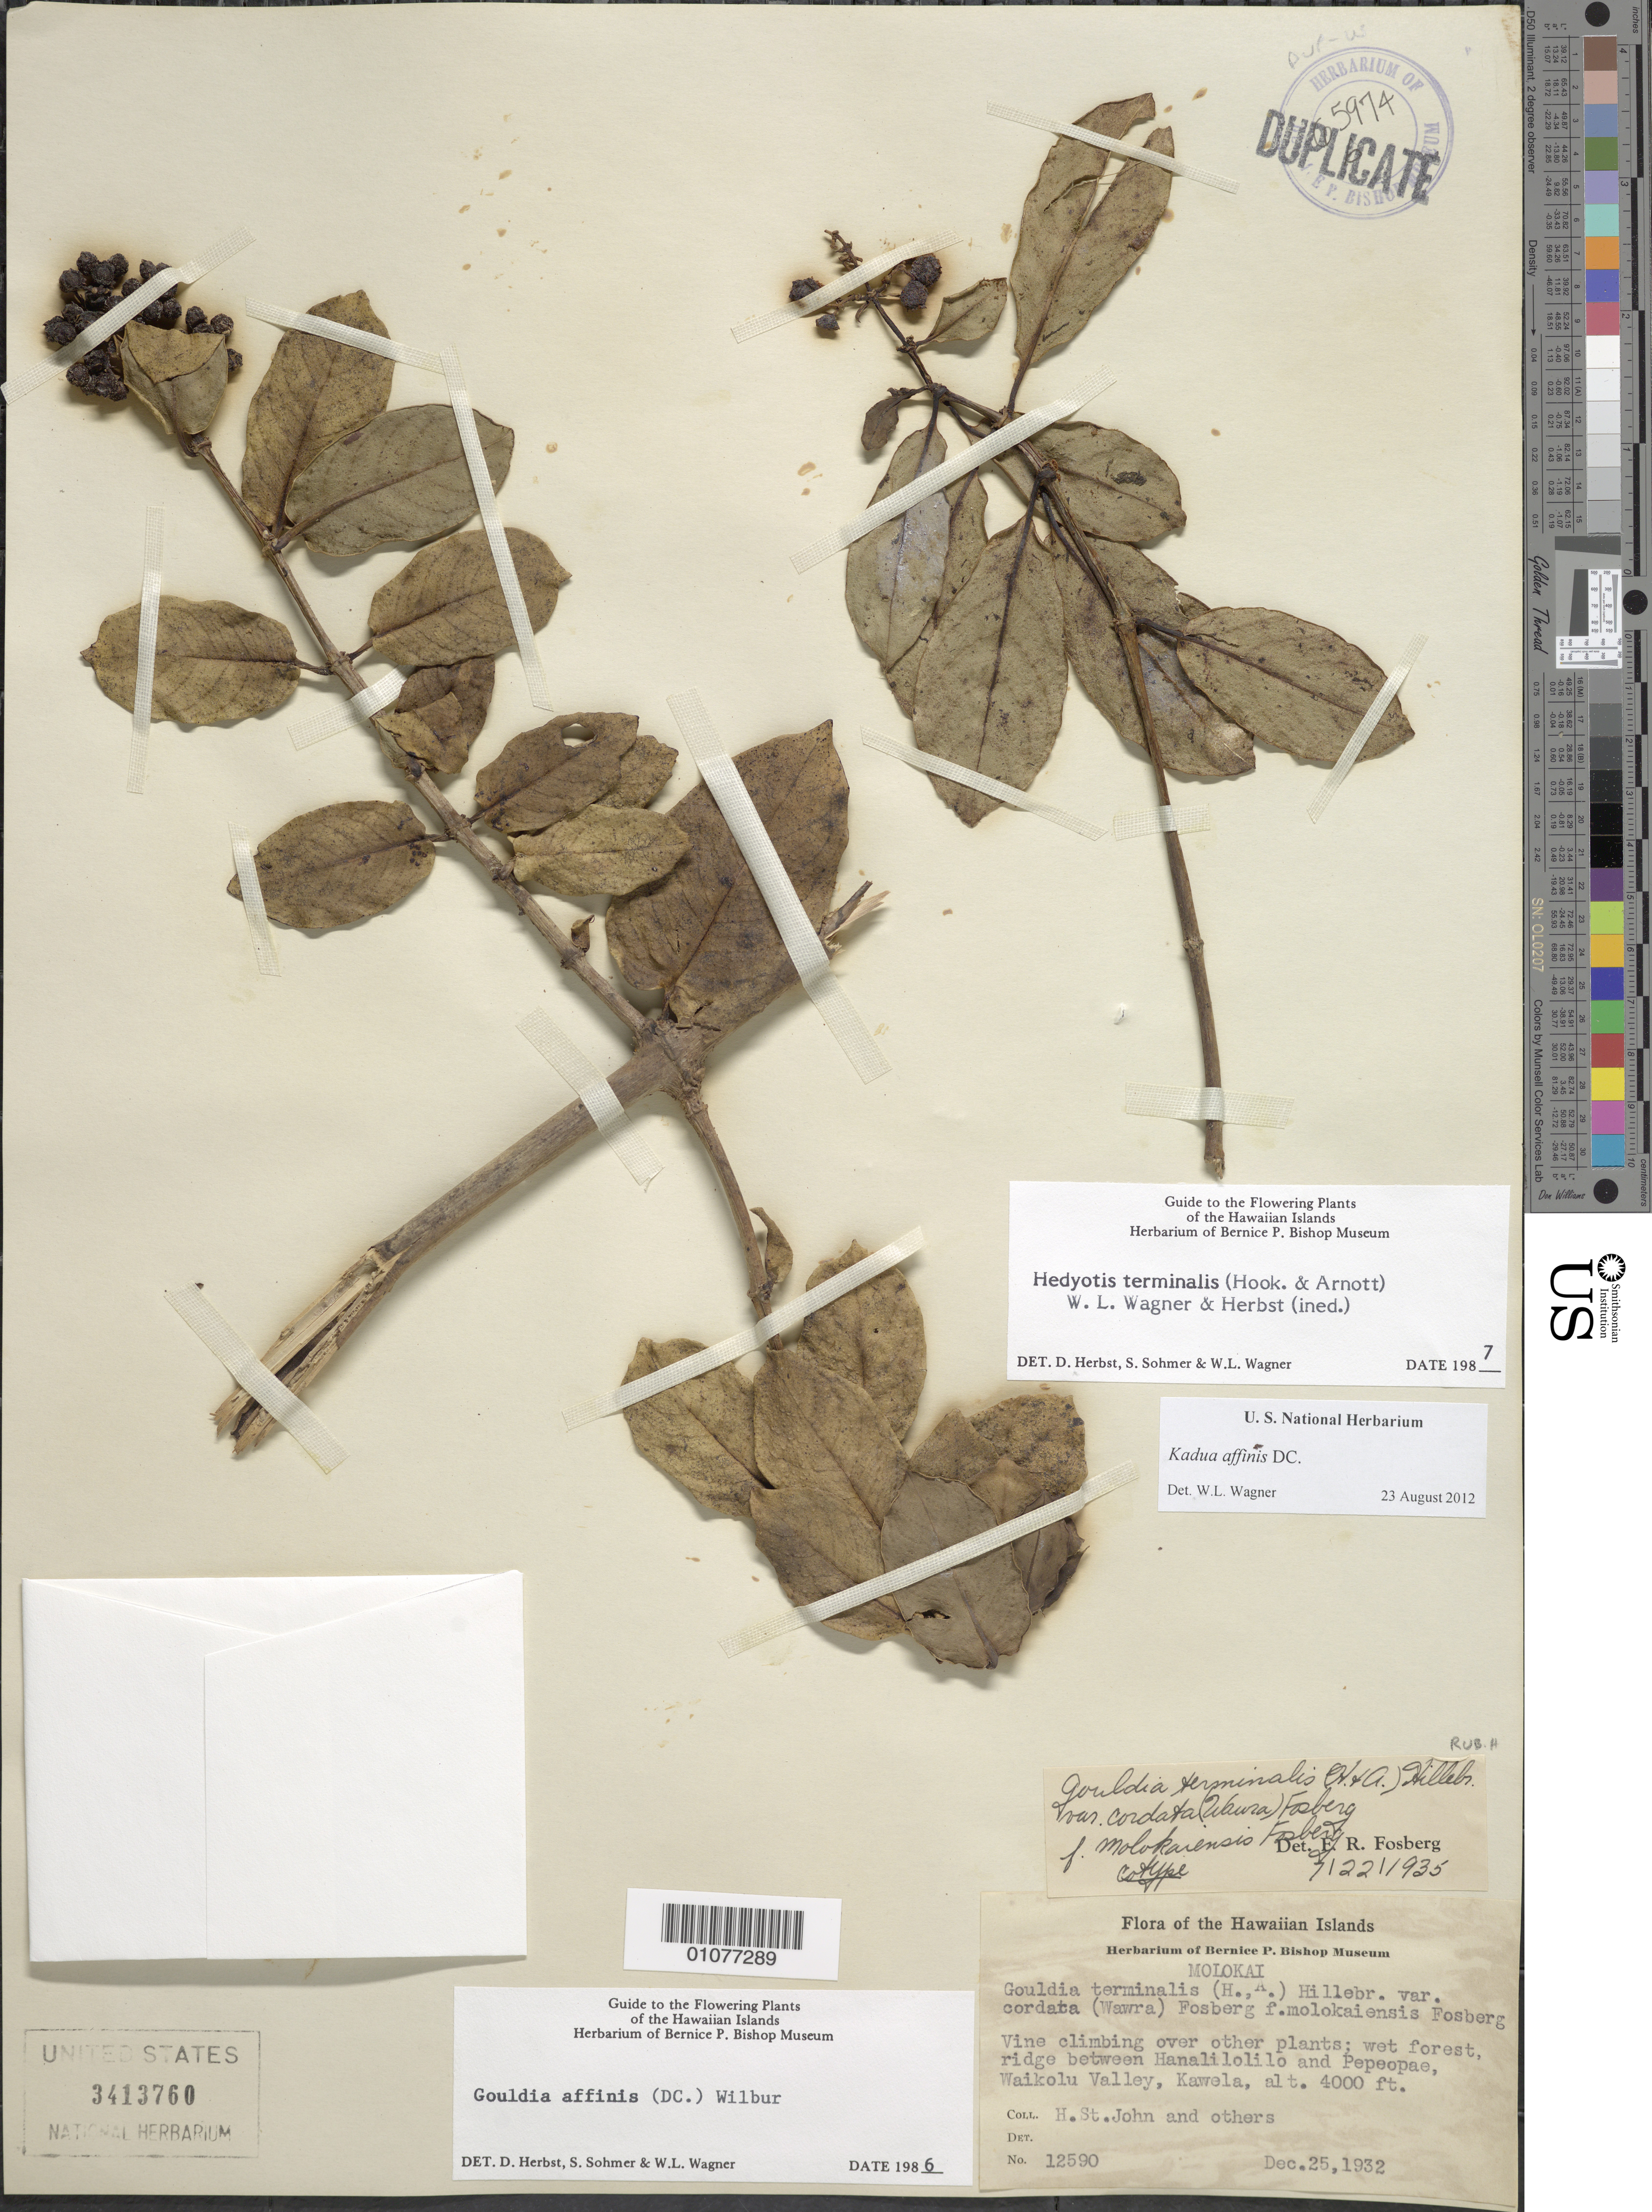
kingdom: Plantae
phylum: Tracheophyta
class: Magnoliopsida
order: Gentianales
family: Rubiaceae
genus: Kadua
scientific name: Kadua affinis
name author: DC.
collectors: H. St. John et al.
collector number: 12590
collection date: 1932-12-25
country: United States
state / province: Hawaii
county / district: Maui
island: Moloka'i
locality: Kawela, Waikolu Valley, ridge between Hanalilolilo and Pepeopae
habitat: wet forest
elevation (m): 1219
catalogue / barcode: US 3413760